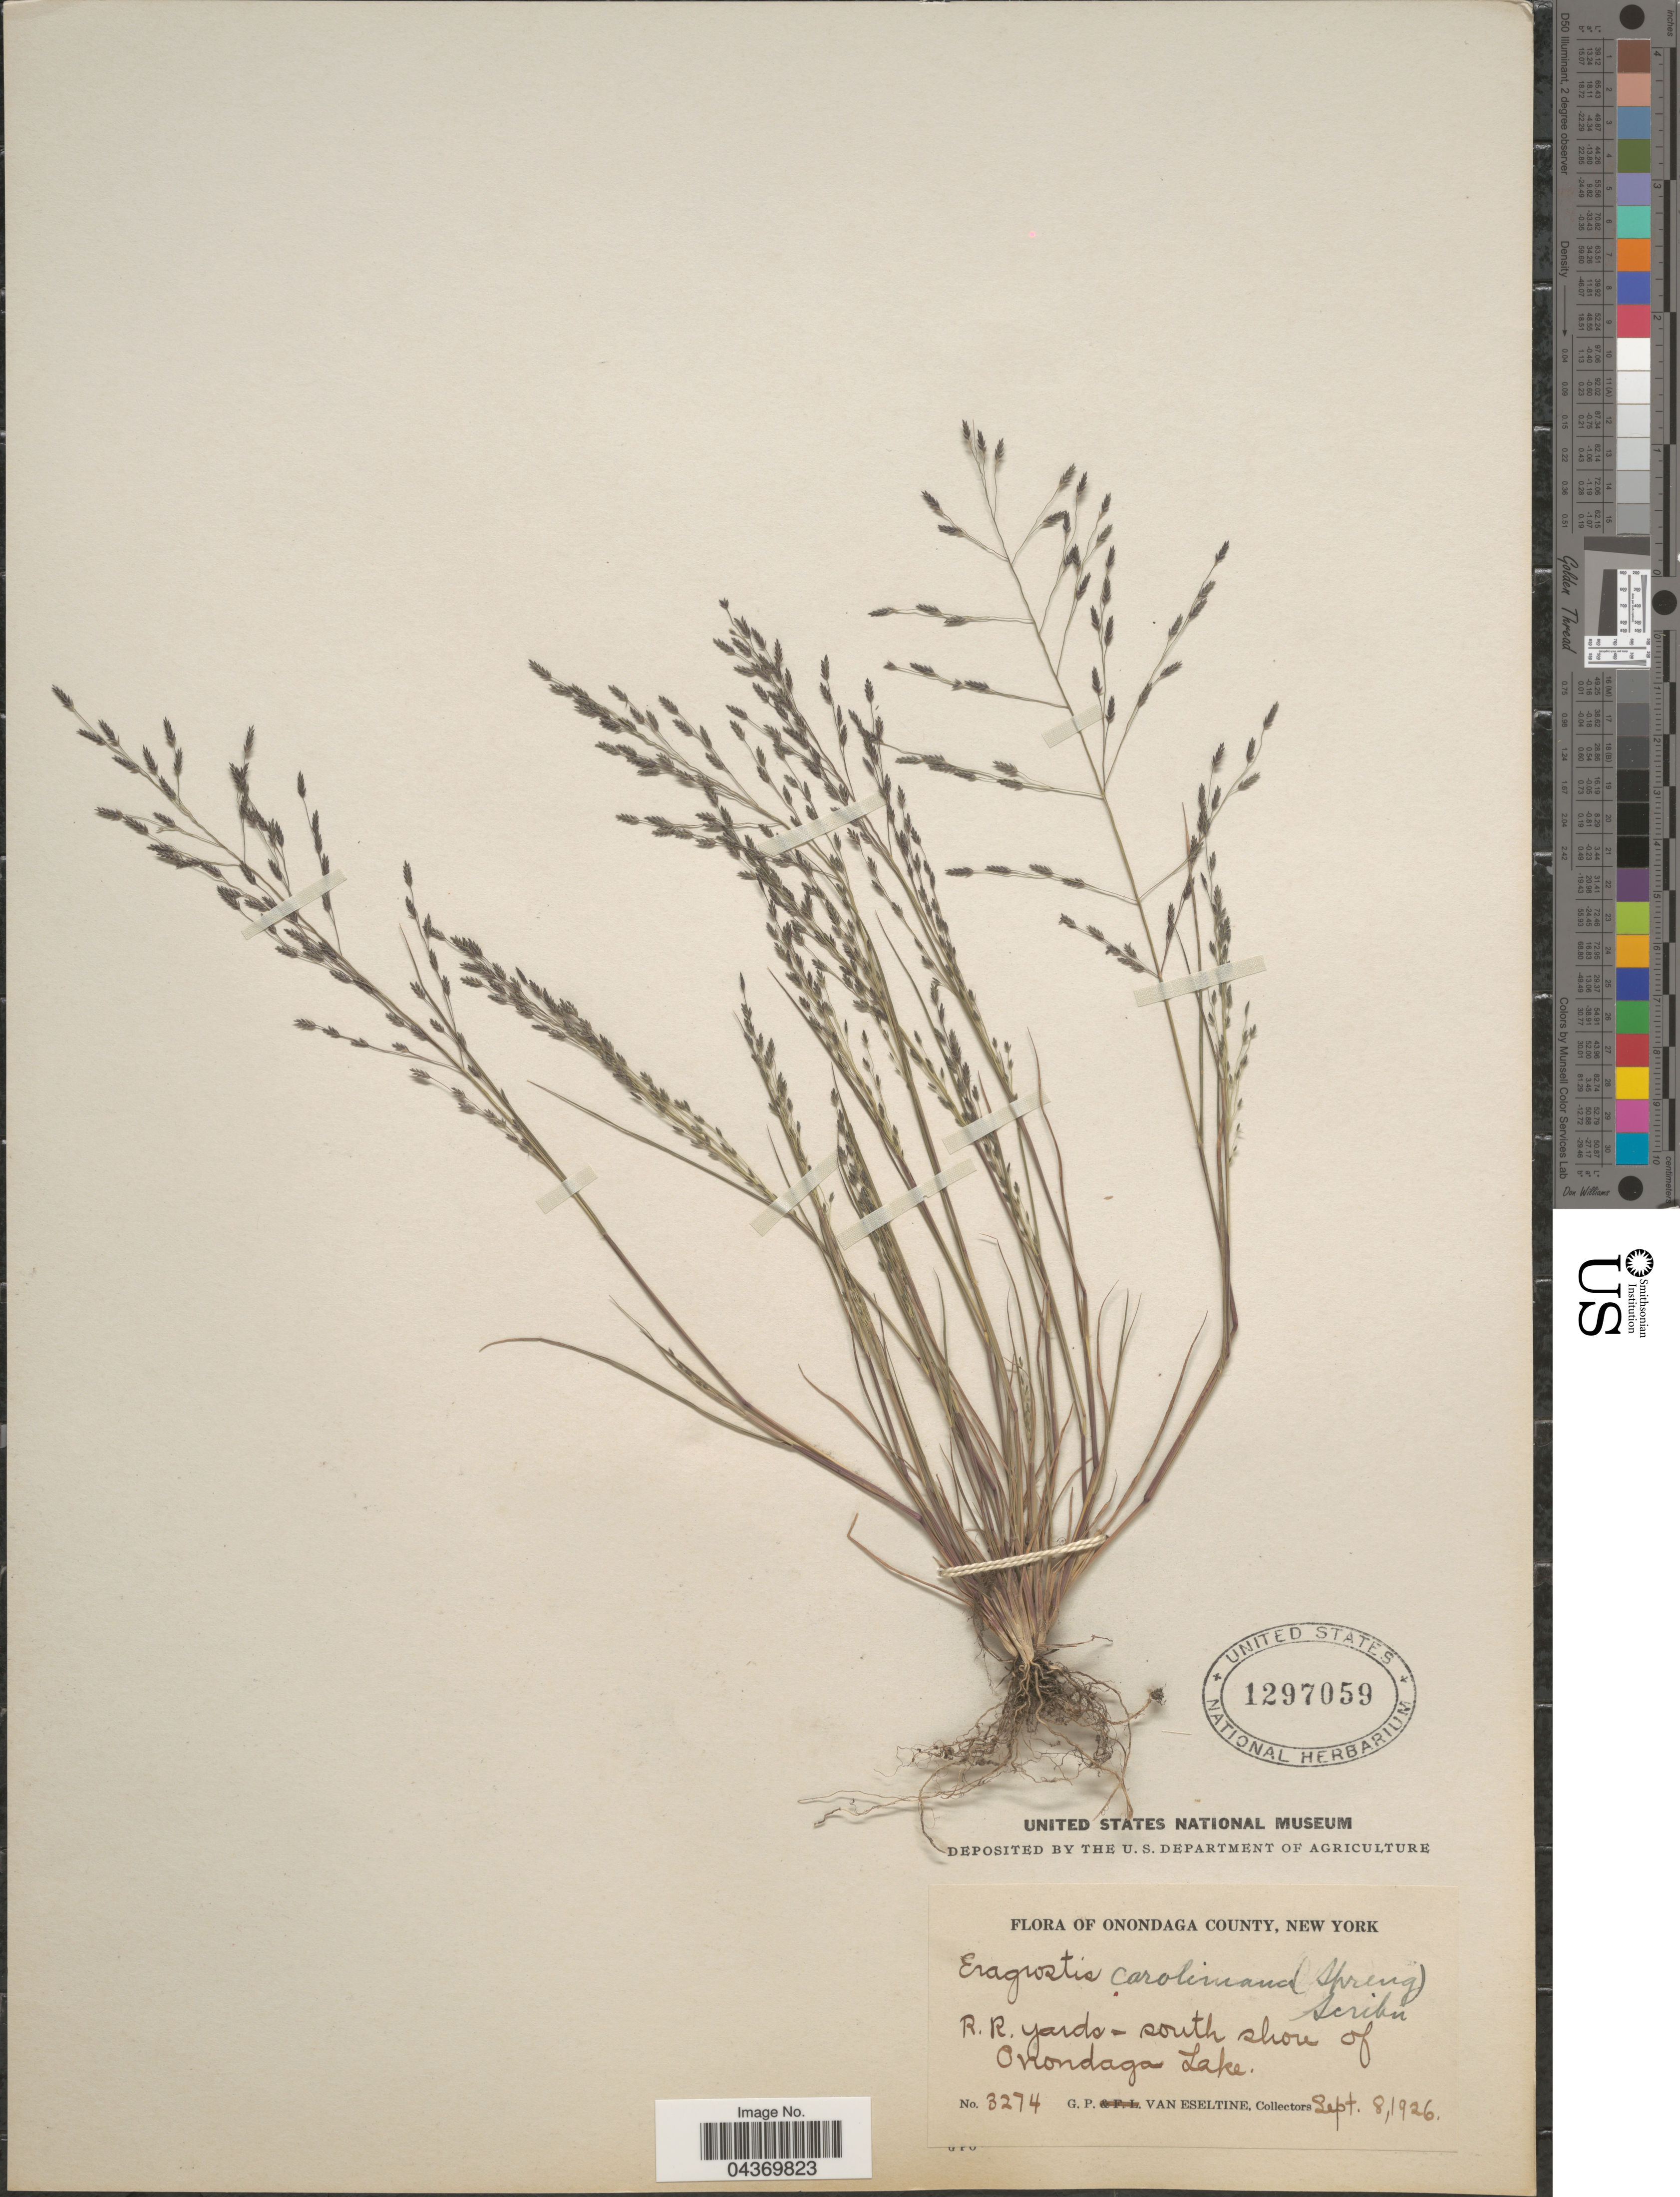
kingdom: Plantae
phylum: Tracheophyta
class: Liliopsida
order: Poales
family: Poaceae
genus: Eragrostis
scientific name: Eragrostis pectinacea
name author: (Michx.) Nees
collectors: G. P. Van Eseltine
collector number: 3274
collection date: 1926-09-08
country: United States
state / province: New York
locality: Onondaga County. R.R. yards - south shore of Onondaga Lake.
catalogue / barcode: US 1297059